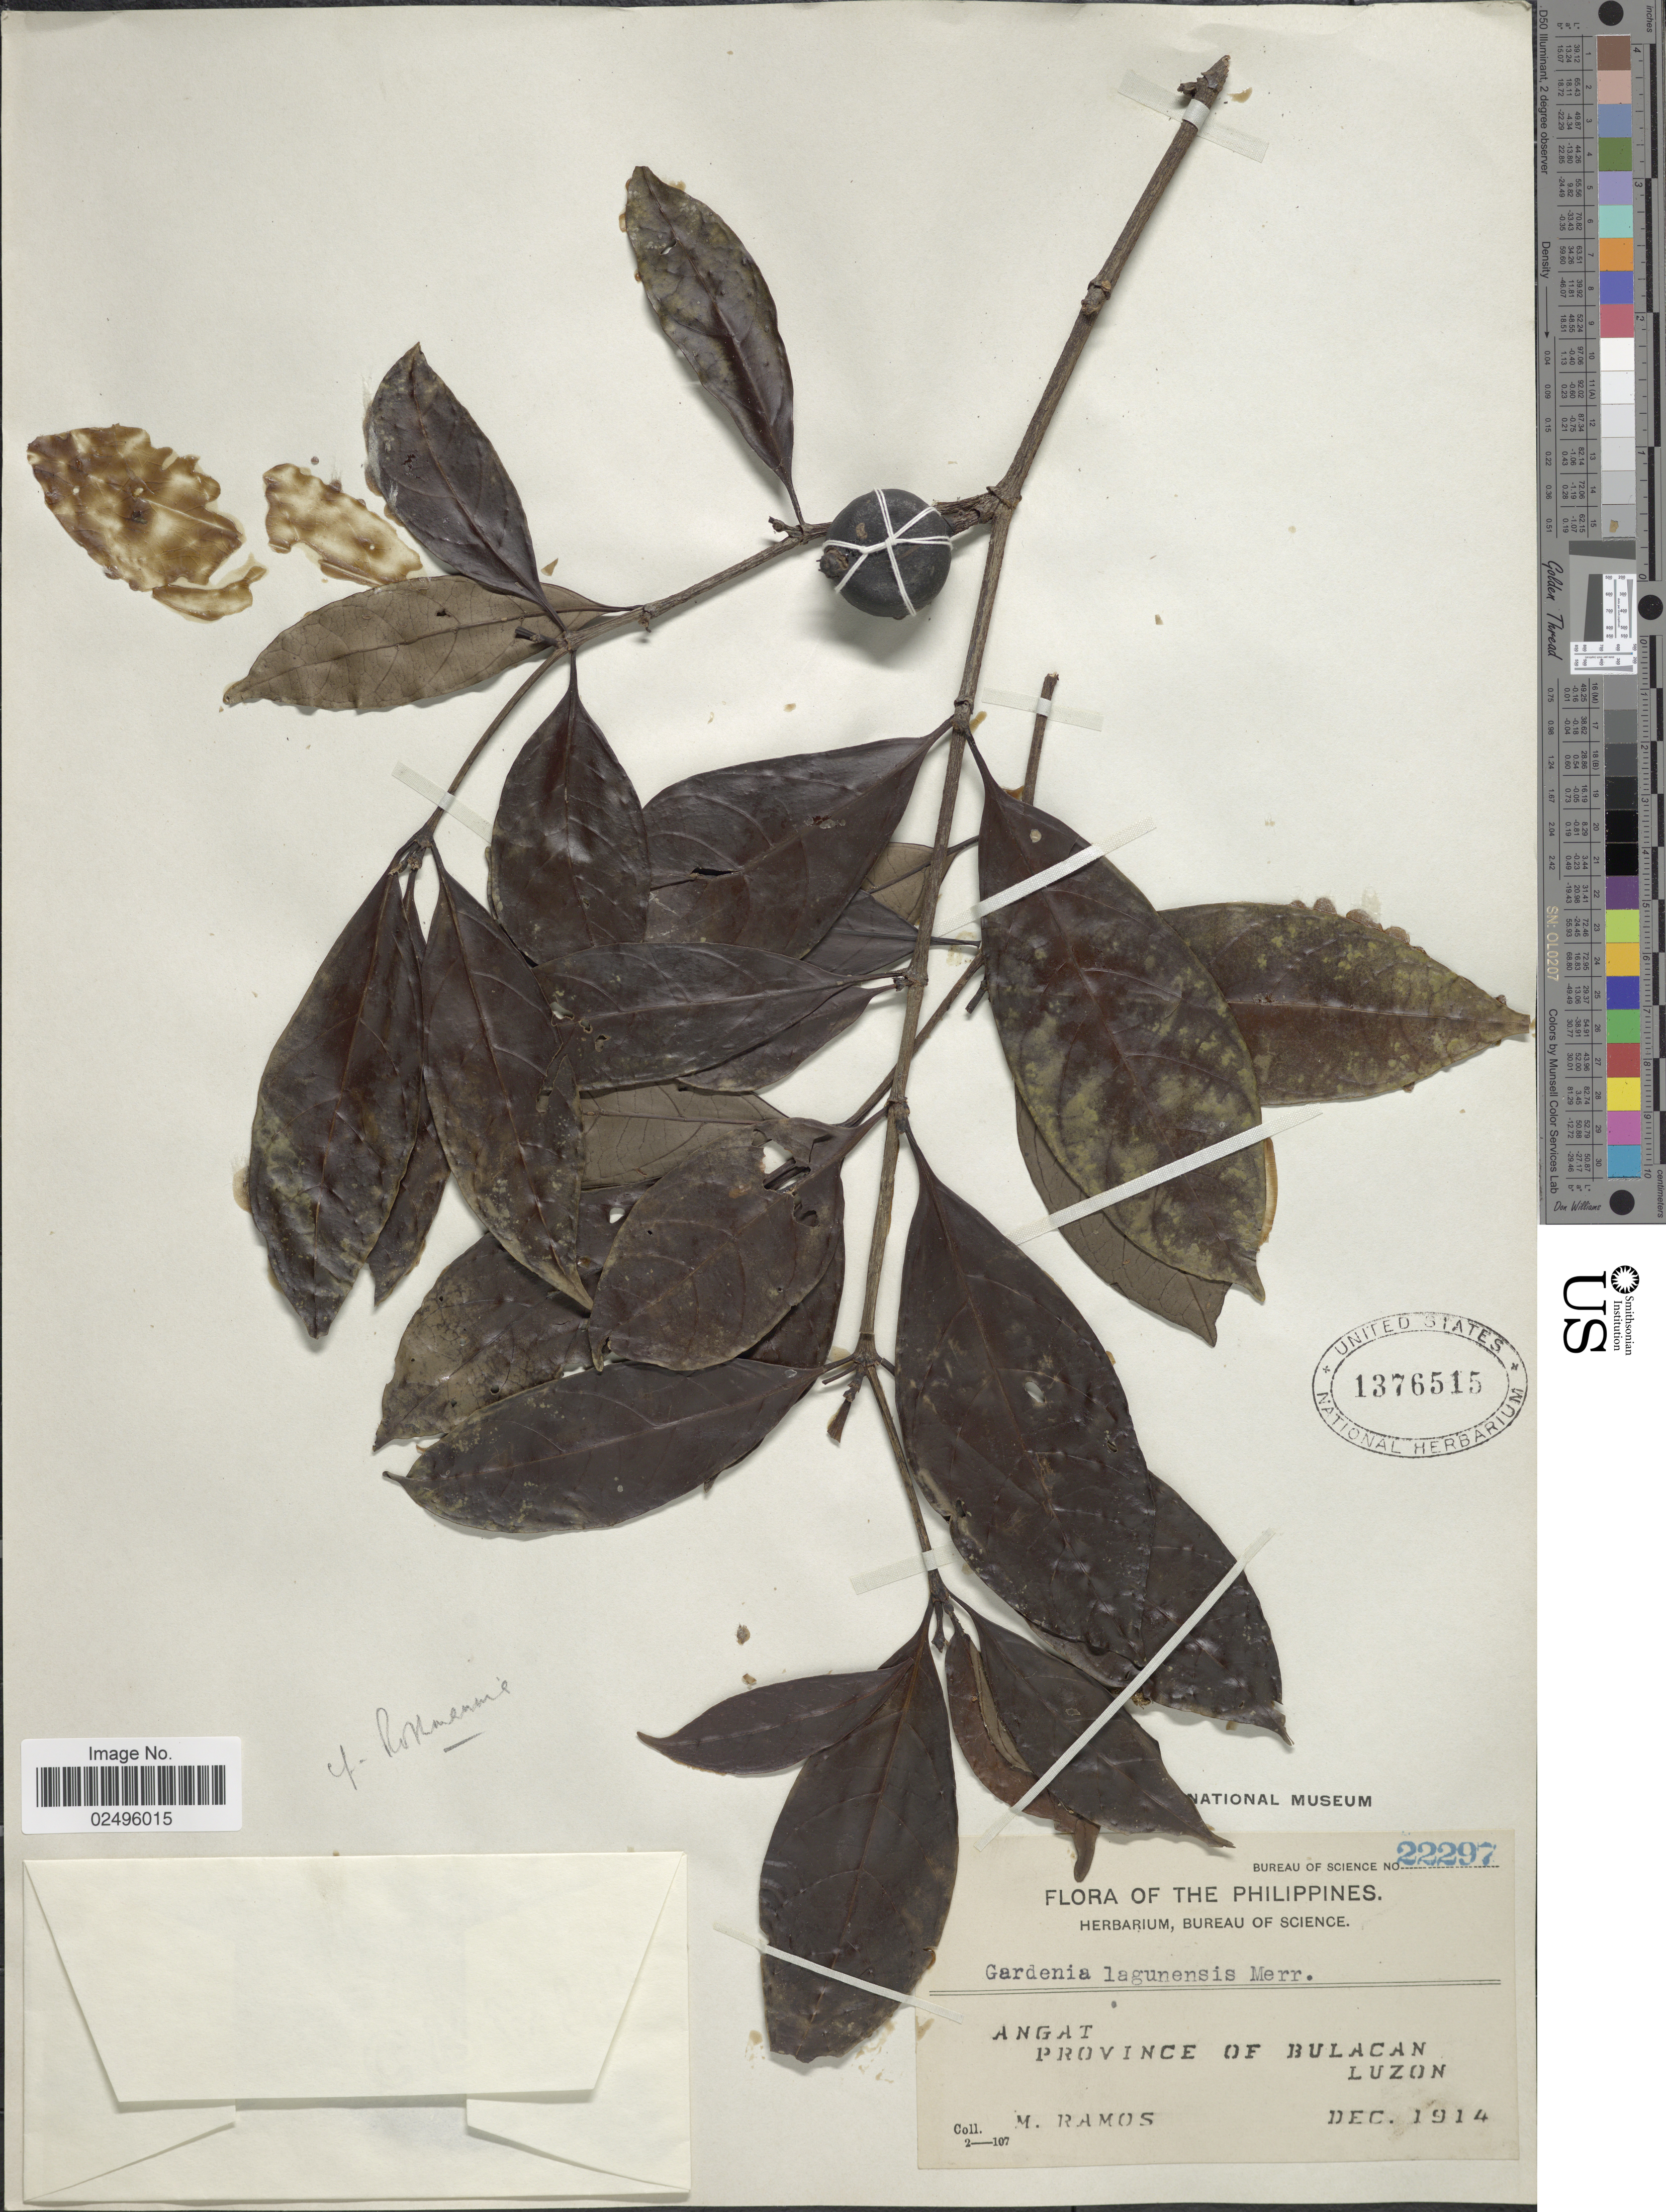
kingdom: Plantae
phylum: Tracheophyta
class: Magnoliopsida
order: Gentianales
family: Rubiaceae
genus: Rothmannia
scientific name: Rothmannia lagunensis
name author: (Merr.) J.T. Pereira & Ridsdale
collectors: M. Ramos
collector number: Bureau of Science 22297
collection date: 1914-12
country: Philippines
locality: Angat, Province of Bulacan, Luzon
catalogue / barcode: US 1376515